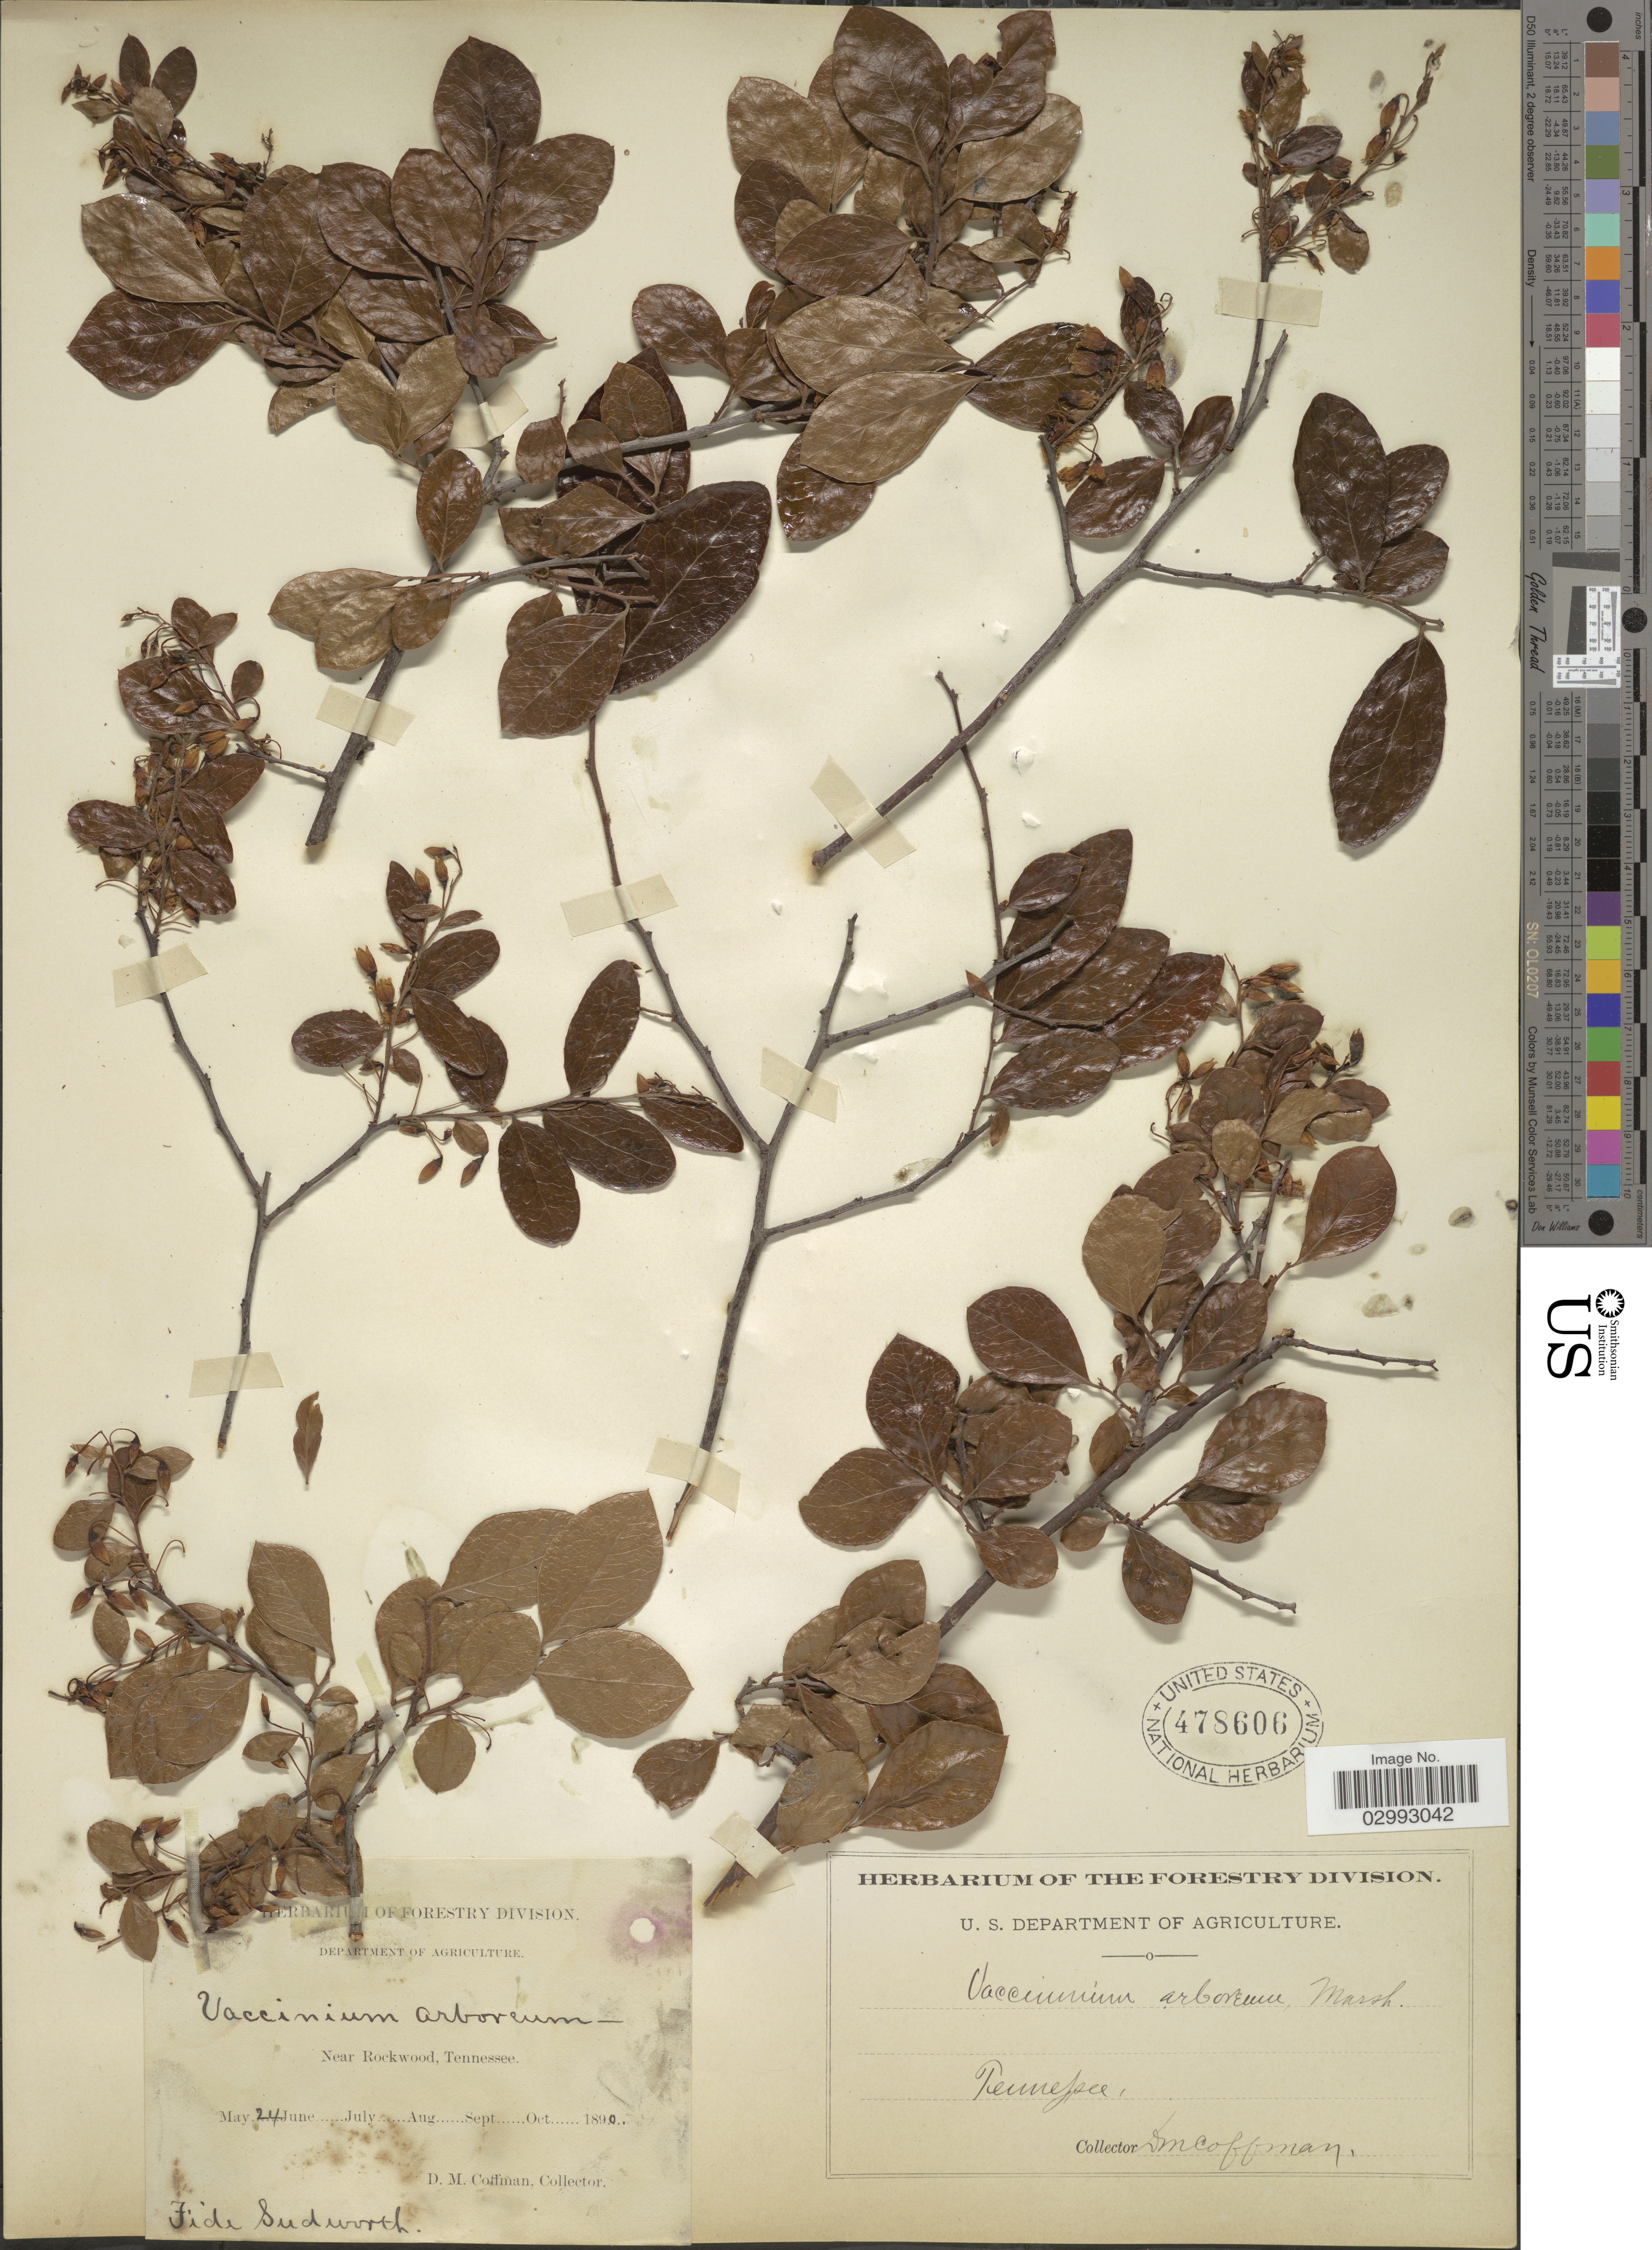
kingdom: Plantae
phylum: Tracheophyta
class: Magnoliopsida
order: Ericales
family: Ericaceae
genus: Batodendron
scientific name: Batodendron arboreum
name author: Nutt.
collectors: D. M. Coffman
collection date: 1890-05-24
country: United States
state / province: Tennessee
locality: Near Rockwood.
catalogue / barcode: US 478606